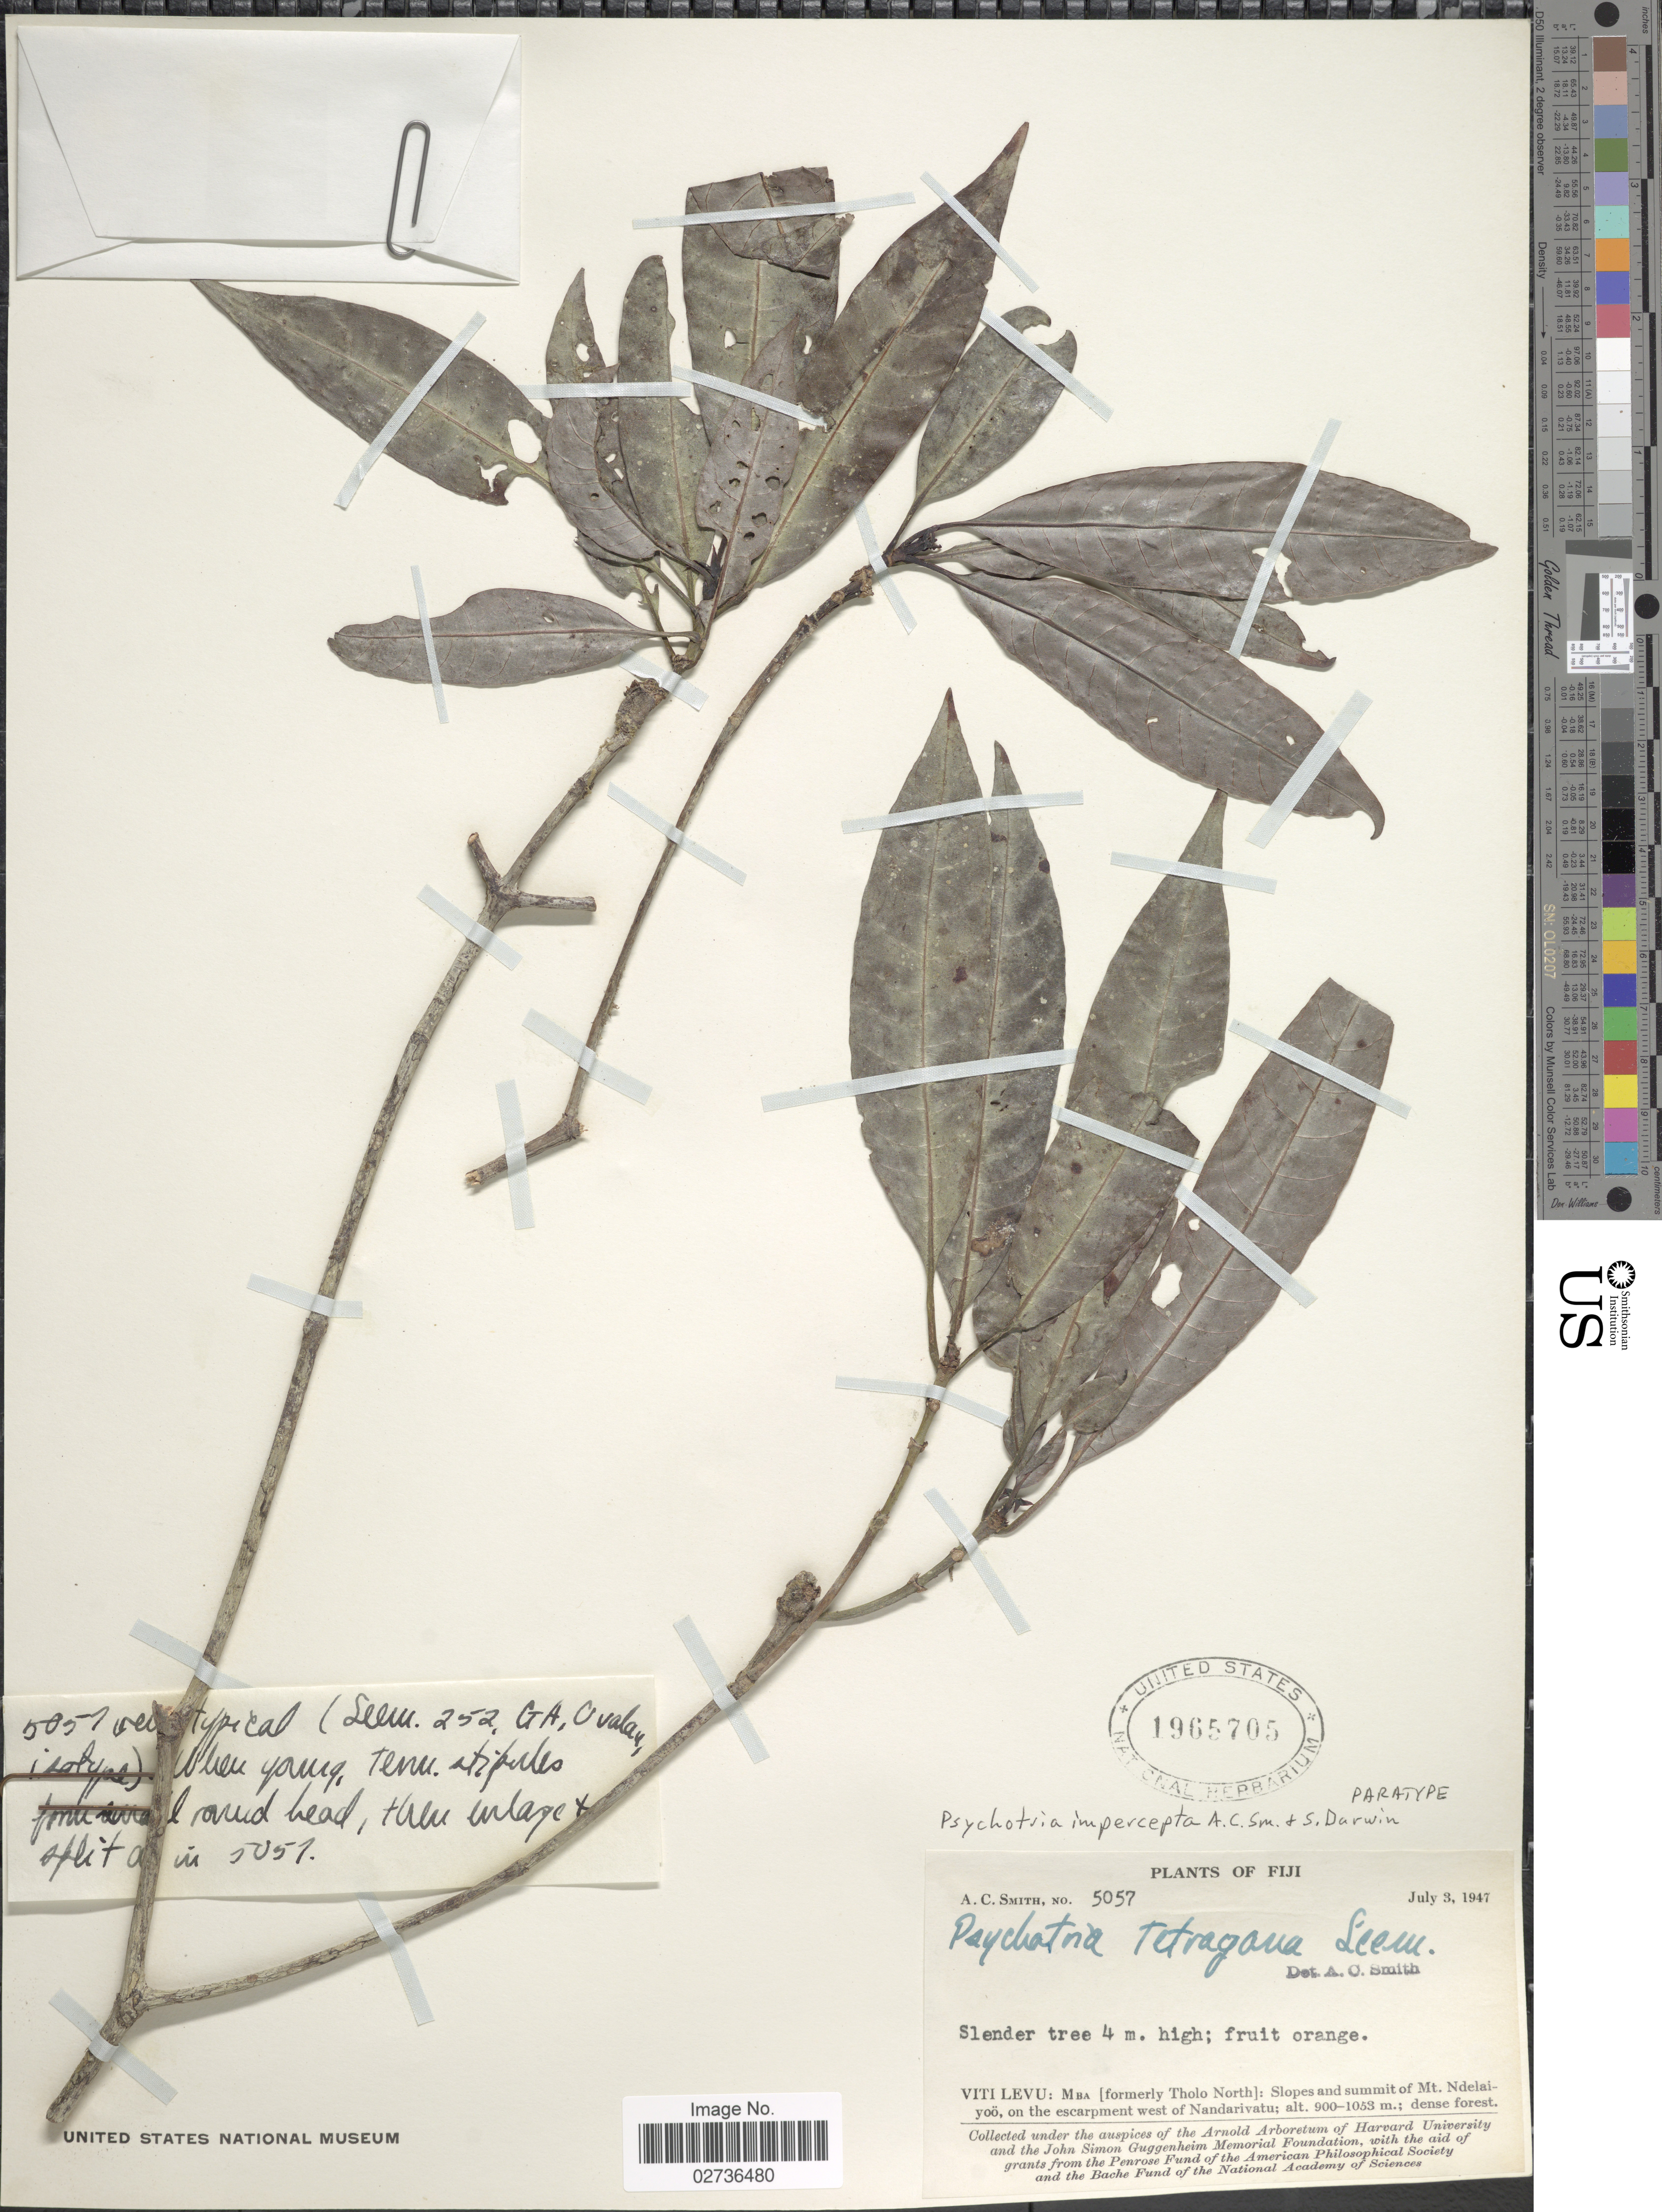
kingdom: Plantae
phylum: Tracheophyta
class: Magnoliopsida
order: Gentianales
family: Rubiaceae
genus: Psychotria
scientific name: Psychotria impercepta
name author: A.C. Sm. & S.P. Darwin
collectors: A. C. Smith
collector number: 5057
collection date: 1947-07-03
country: Fiji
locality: Viti Levu: Mba [formerly Tholo North]: Slopes and summit of Mt. Ndelaiyoo, on the escarpment west of Nandarivatu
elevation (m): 900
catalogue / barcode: US 1965705